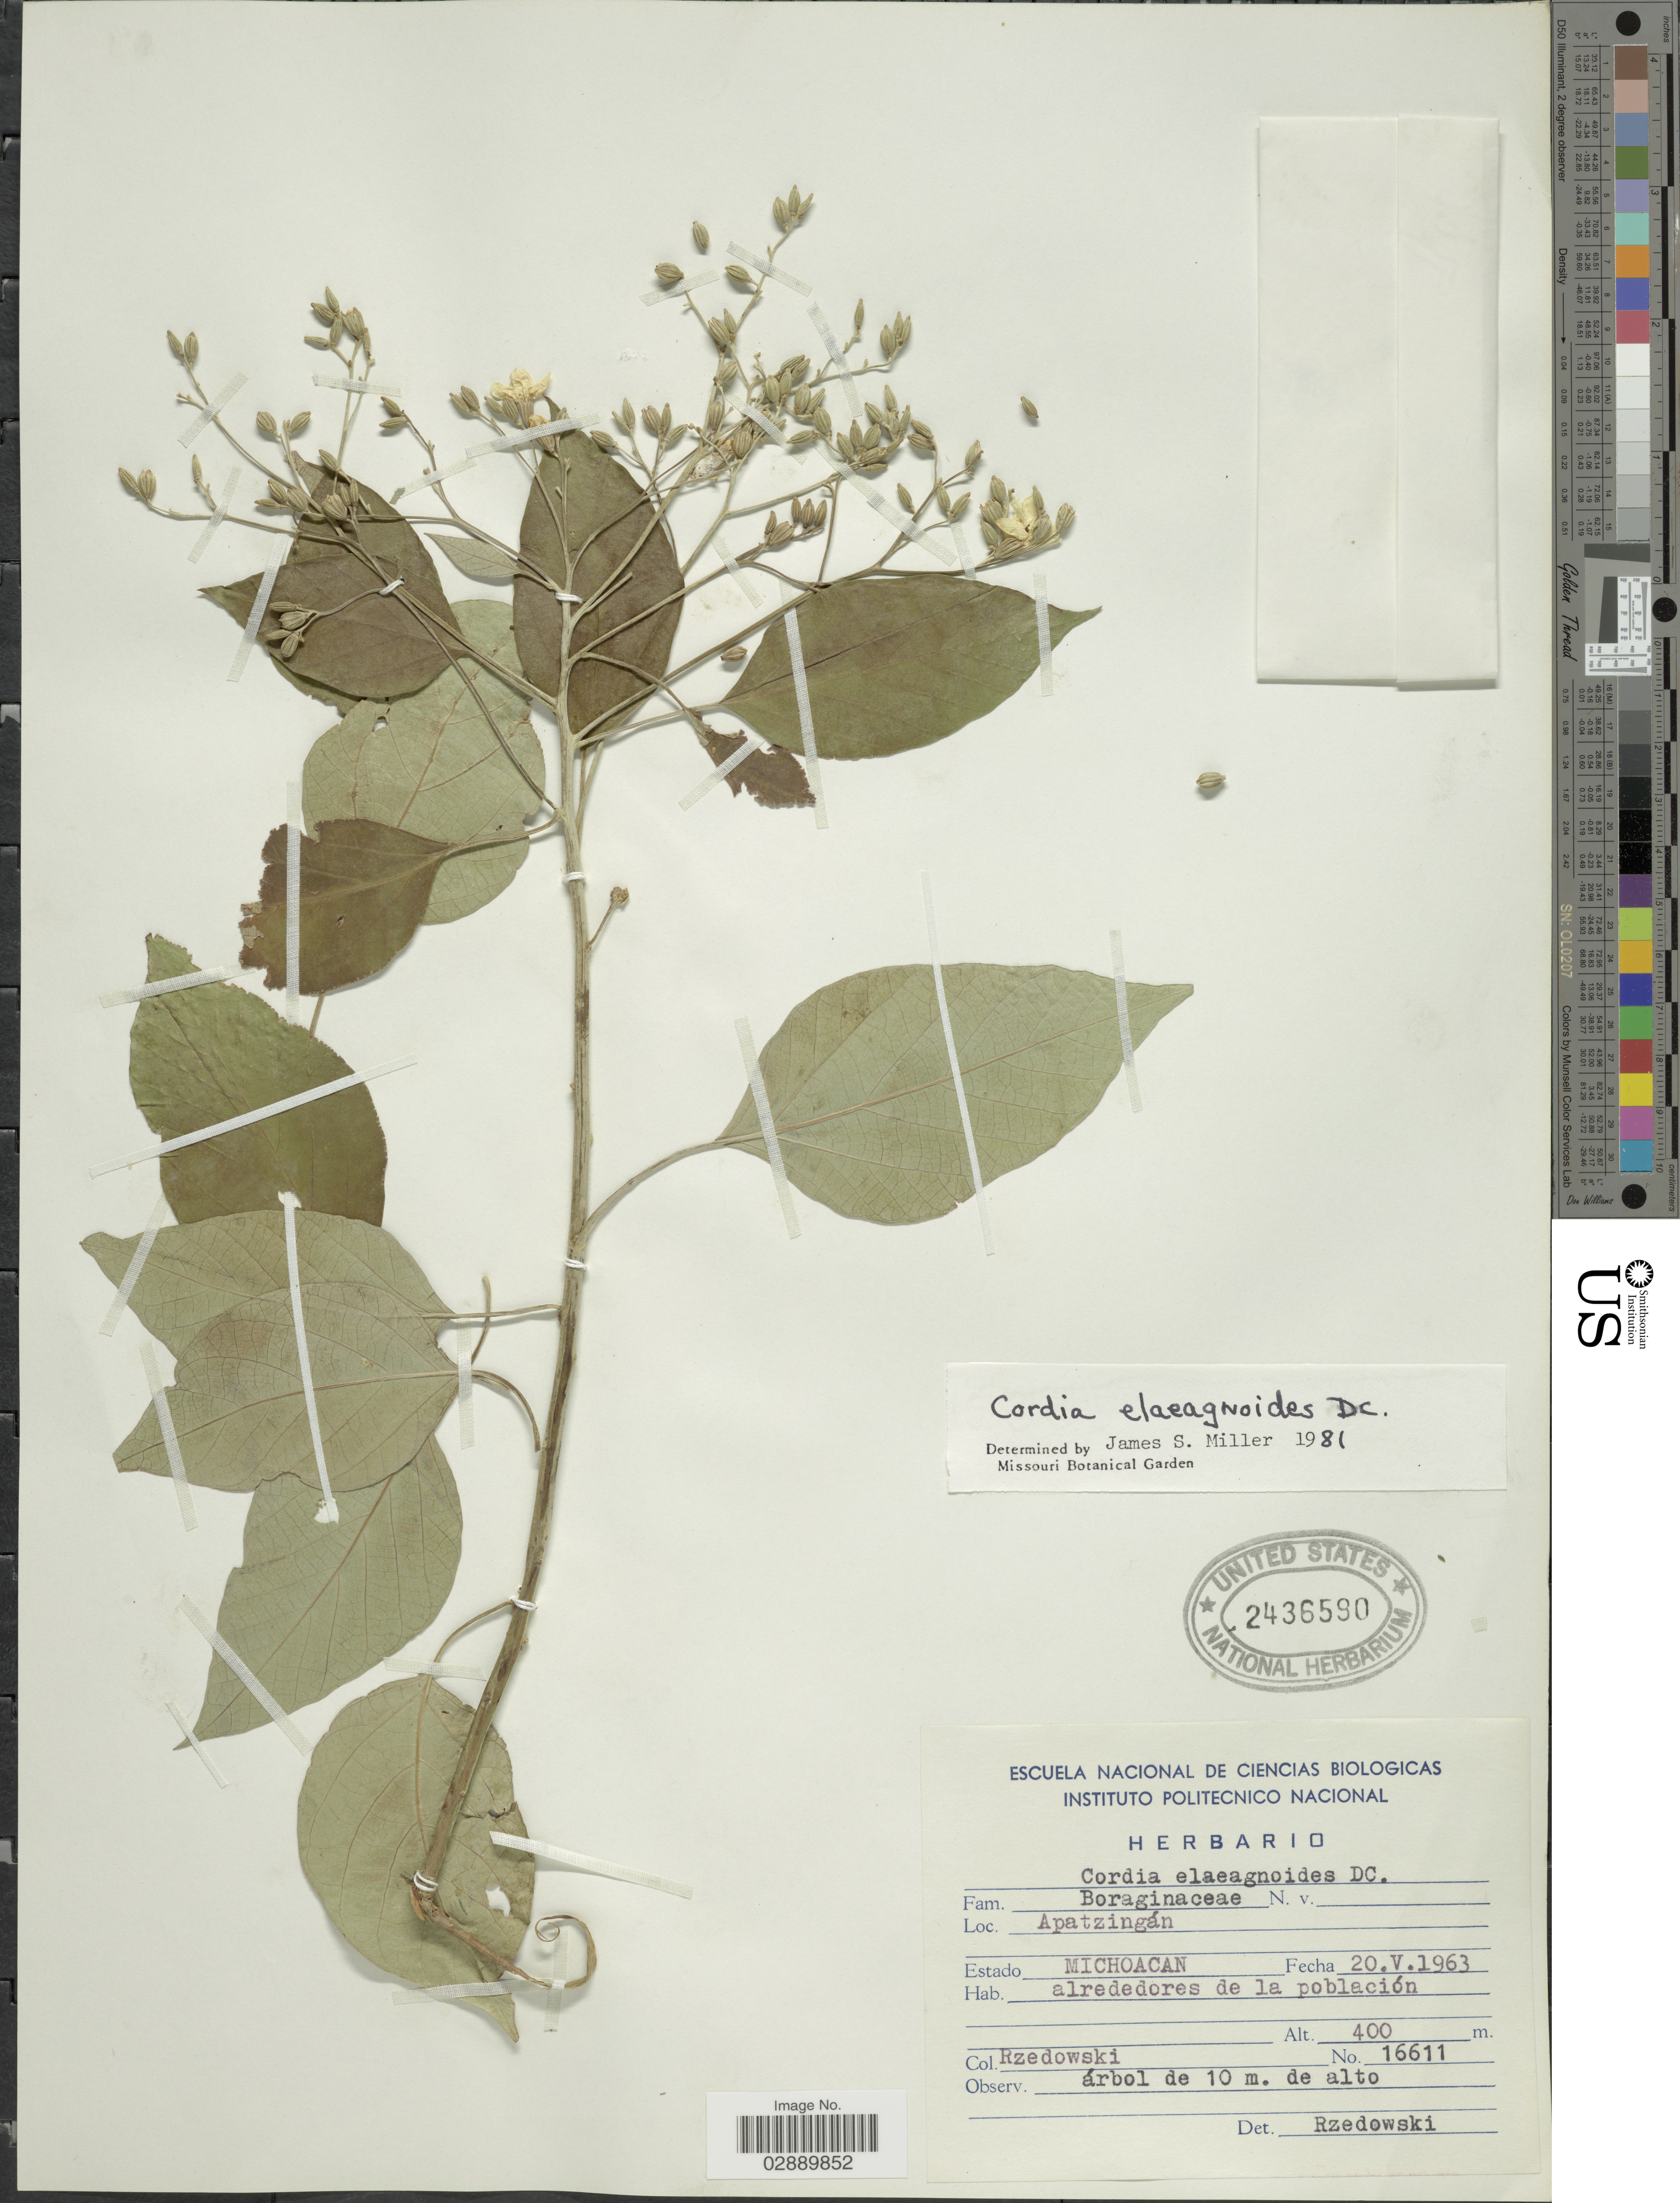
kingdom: Plantae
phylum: Tracheophyta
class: Magnoliopsida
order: Boraginales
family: Cordiaceae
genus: Cordia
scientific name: Cordia elaeagnoides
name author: A. DC.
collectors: Rzedowski, --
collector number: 16611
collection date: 1963-05-20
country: Mexico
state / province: Michoacán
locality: Apatzingán.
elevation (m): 400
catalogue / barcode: US 2436590